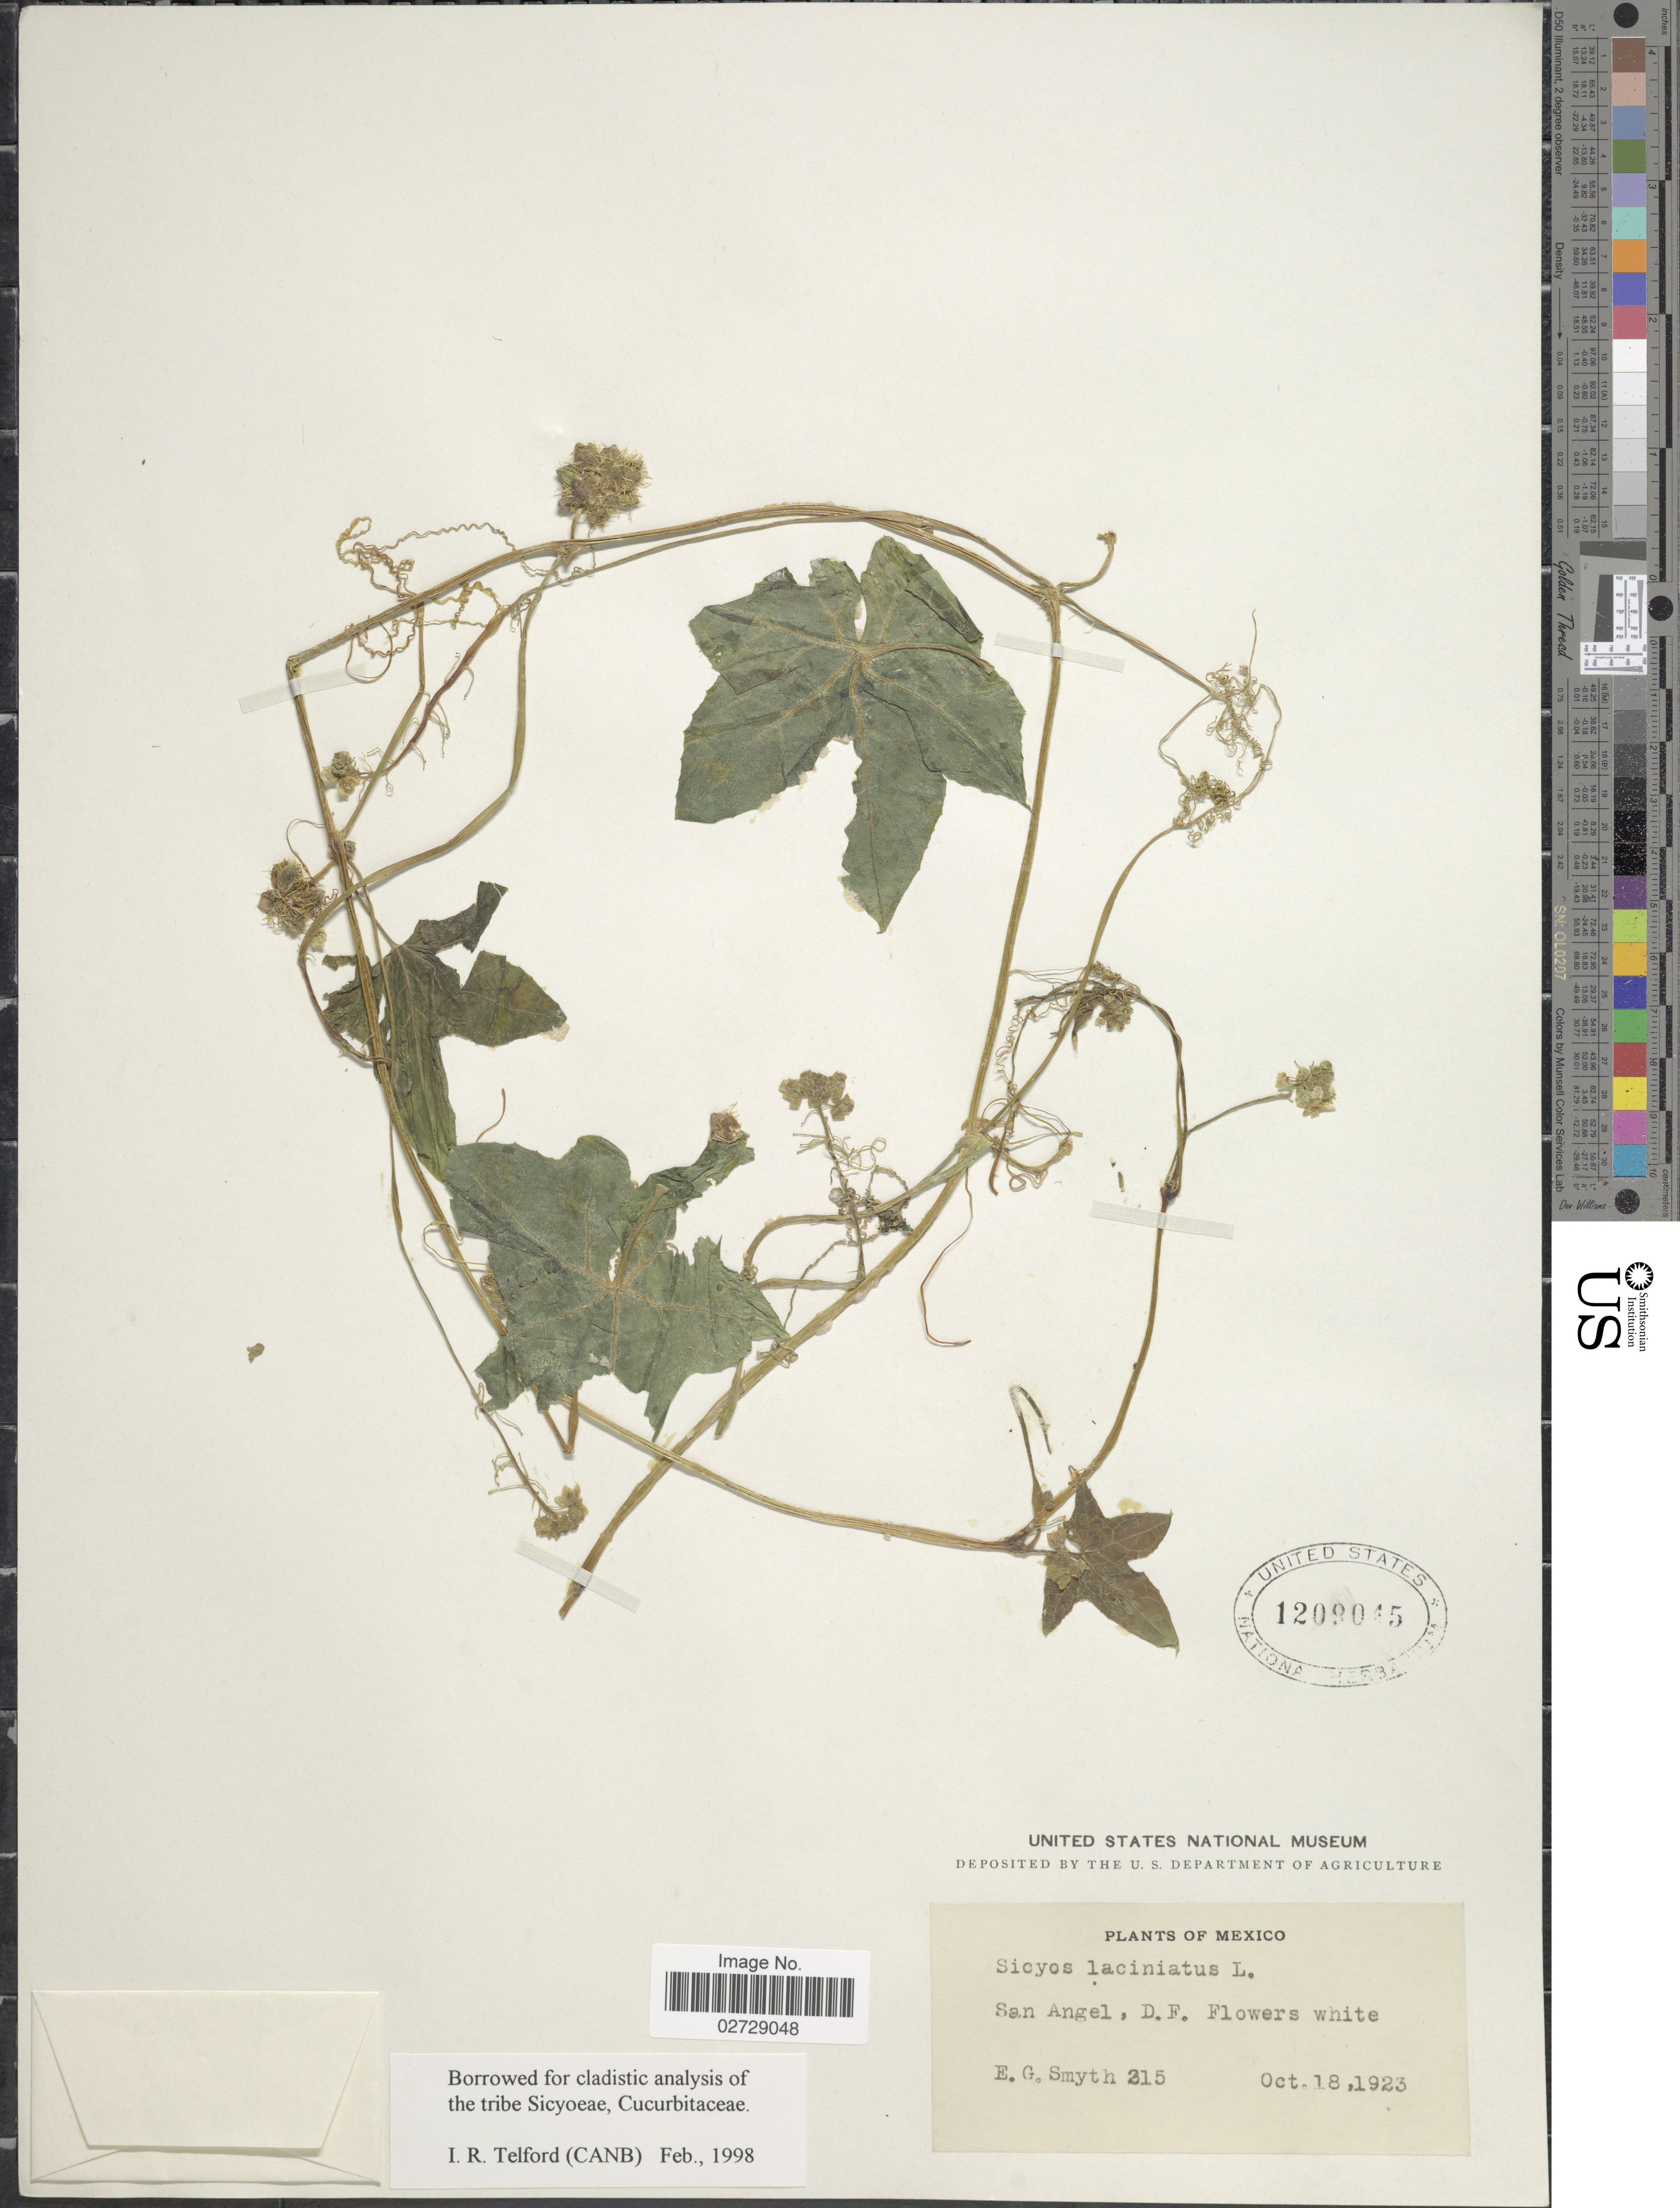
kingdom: Plantae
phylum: Tracheophyta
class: Magnoliopsida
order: Cucurbitales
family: Cucurbitaceae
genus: Sicyos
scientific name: Sicyos laciniatus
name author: L.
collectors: E. Smyth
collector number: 215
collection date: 1923-10-18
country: Mexico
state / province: Distrito Federal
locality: San Angel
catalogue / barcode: US 1209045